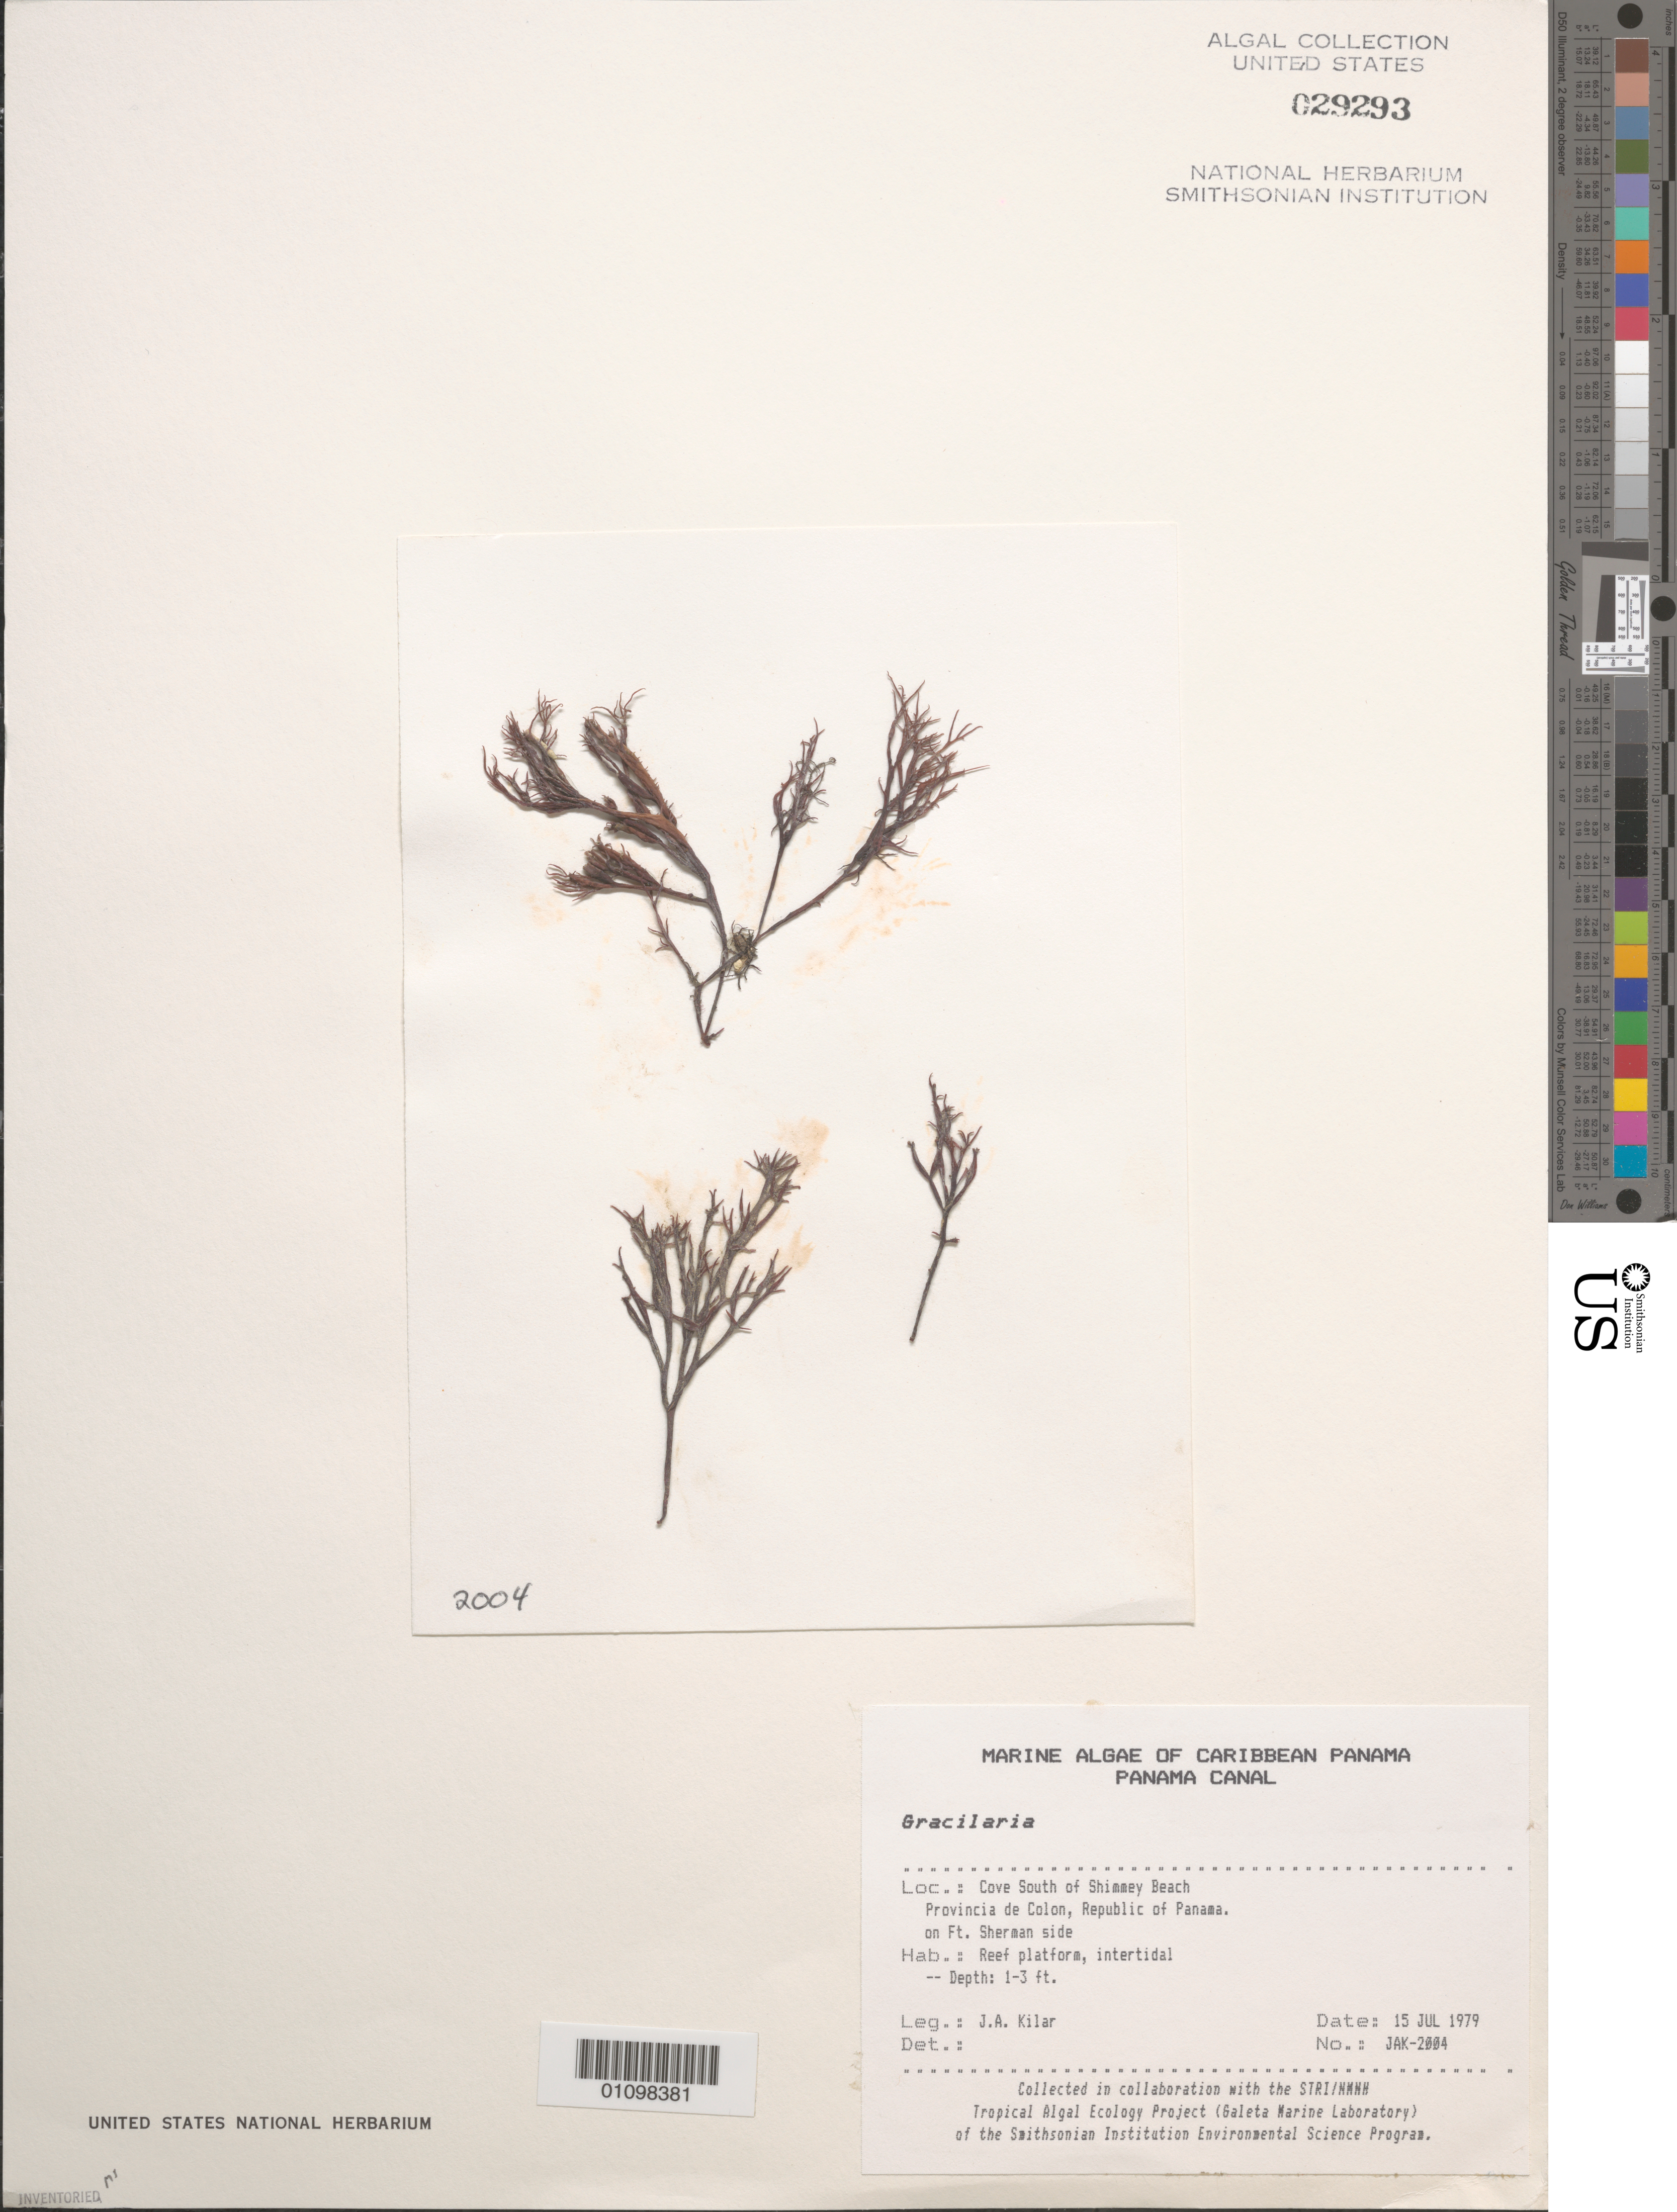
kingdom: Plantae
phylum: Rhodophyta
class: Florideophyceae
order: Gracilariales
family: Gracilariaceae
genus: Gracilaria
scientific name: Gracilaria sp.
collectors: J. A. Kilar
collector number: JAK-2004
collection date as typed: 15 Jul 1979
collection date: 1979-07-15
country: Panama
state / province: Colón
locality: Fort Sherman side of cove, south of Shimmey Beach, Panama Canal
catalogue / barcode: US 29293